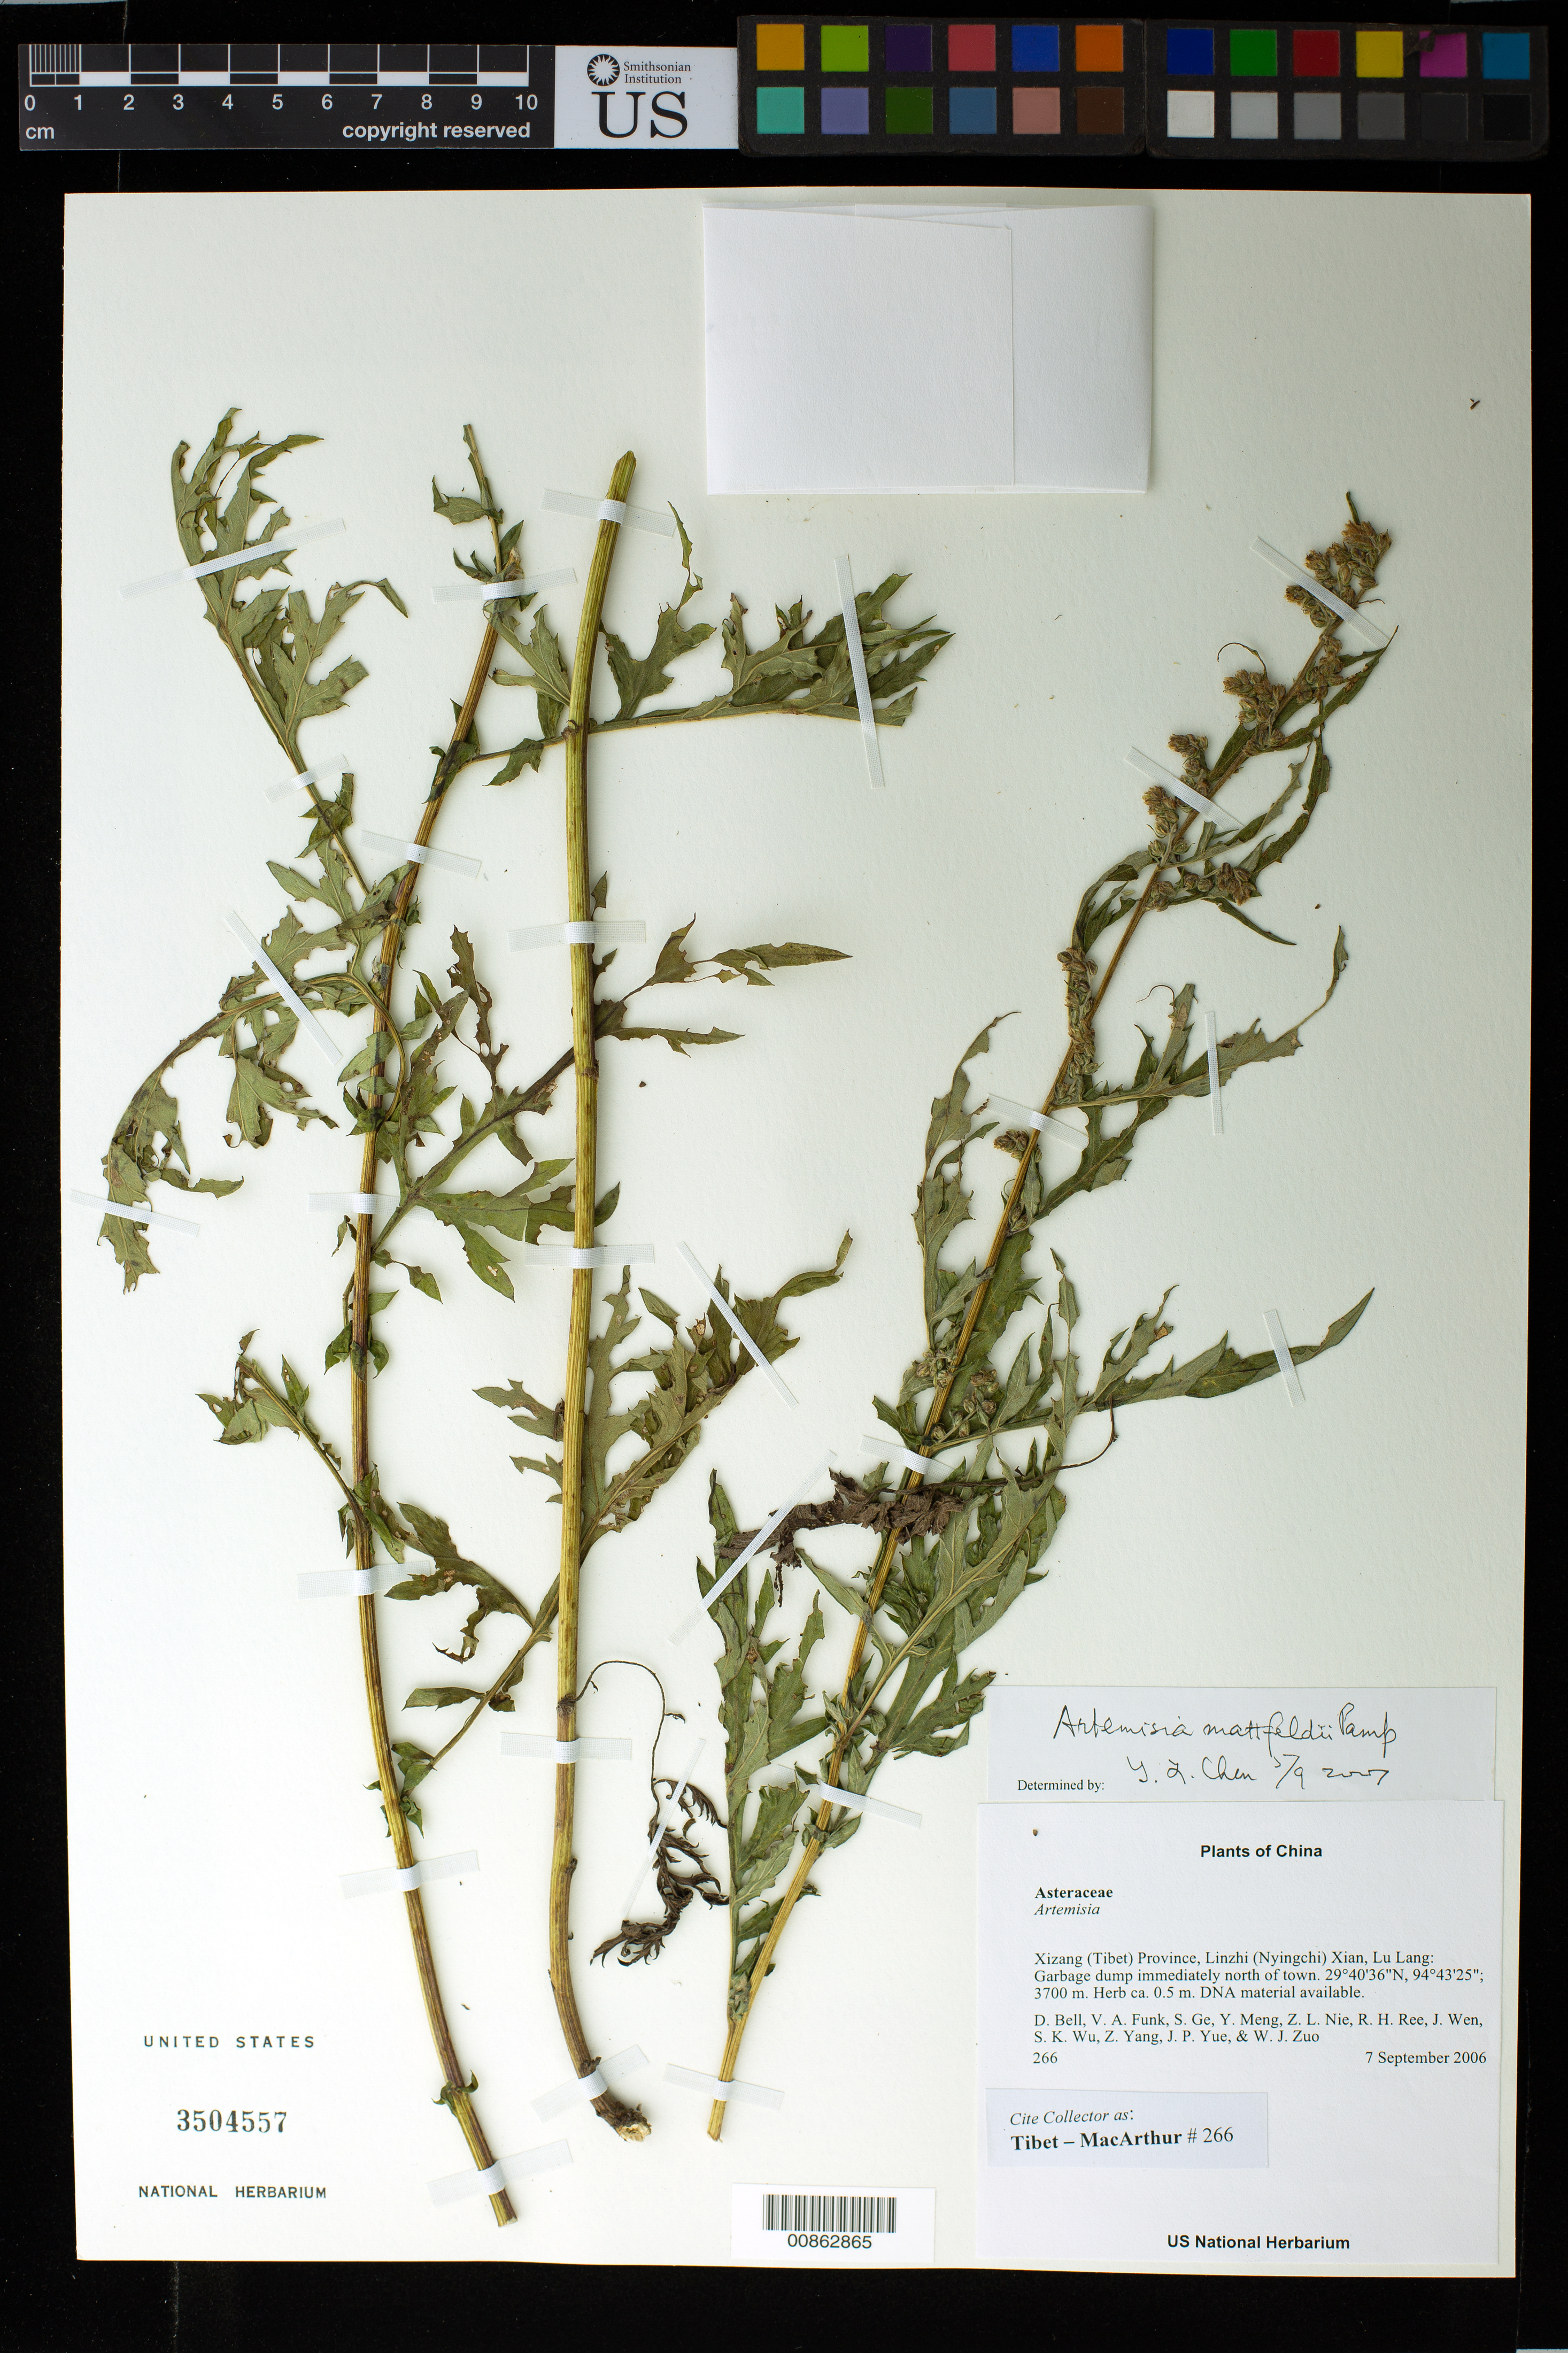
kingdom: Plantae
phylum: Tracheophyta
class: Magnoliopsida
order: Asterales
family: Asteraceae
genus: Artemisia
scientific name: Artemisia mattfeldii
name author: Pamp.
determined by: Yilin Chen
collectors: Tibet-MacArthur, D. A. Bell, V. Funk, S. Ge, Y. Meng, Z. Nie, R. Ree, J. Wen, S. K. Wu, Z. Yang, J. Yue & W. Zuo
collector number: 266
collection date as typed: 07 Sep 2006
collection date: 2006-09-07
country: China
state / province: Xizang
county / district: Linzhi (Nyingchi) Xian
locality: Lu Lang. Garbage dump immediately north of town.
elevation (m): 3700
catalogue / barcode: US 3504557